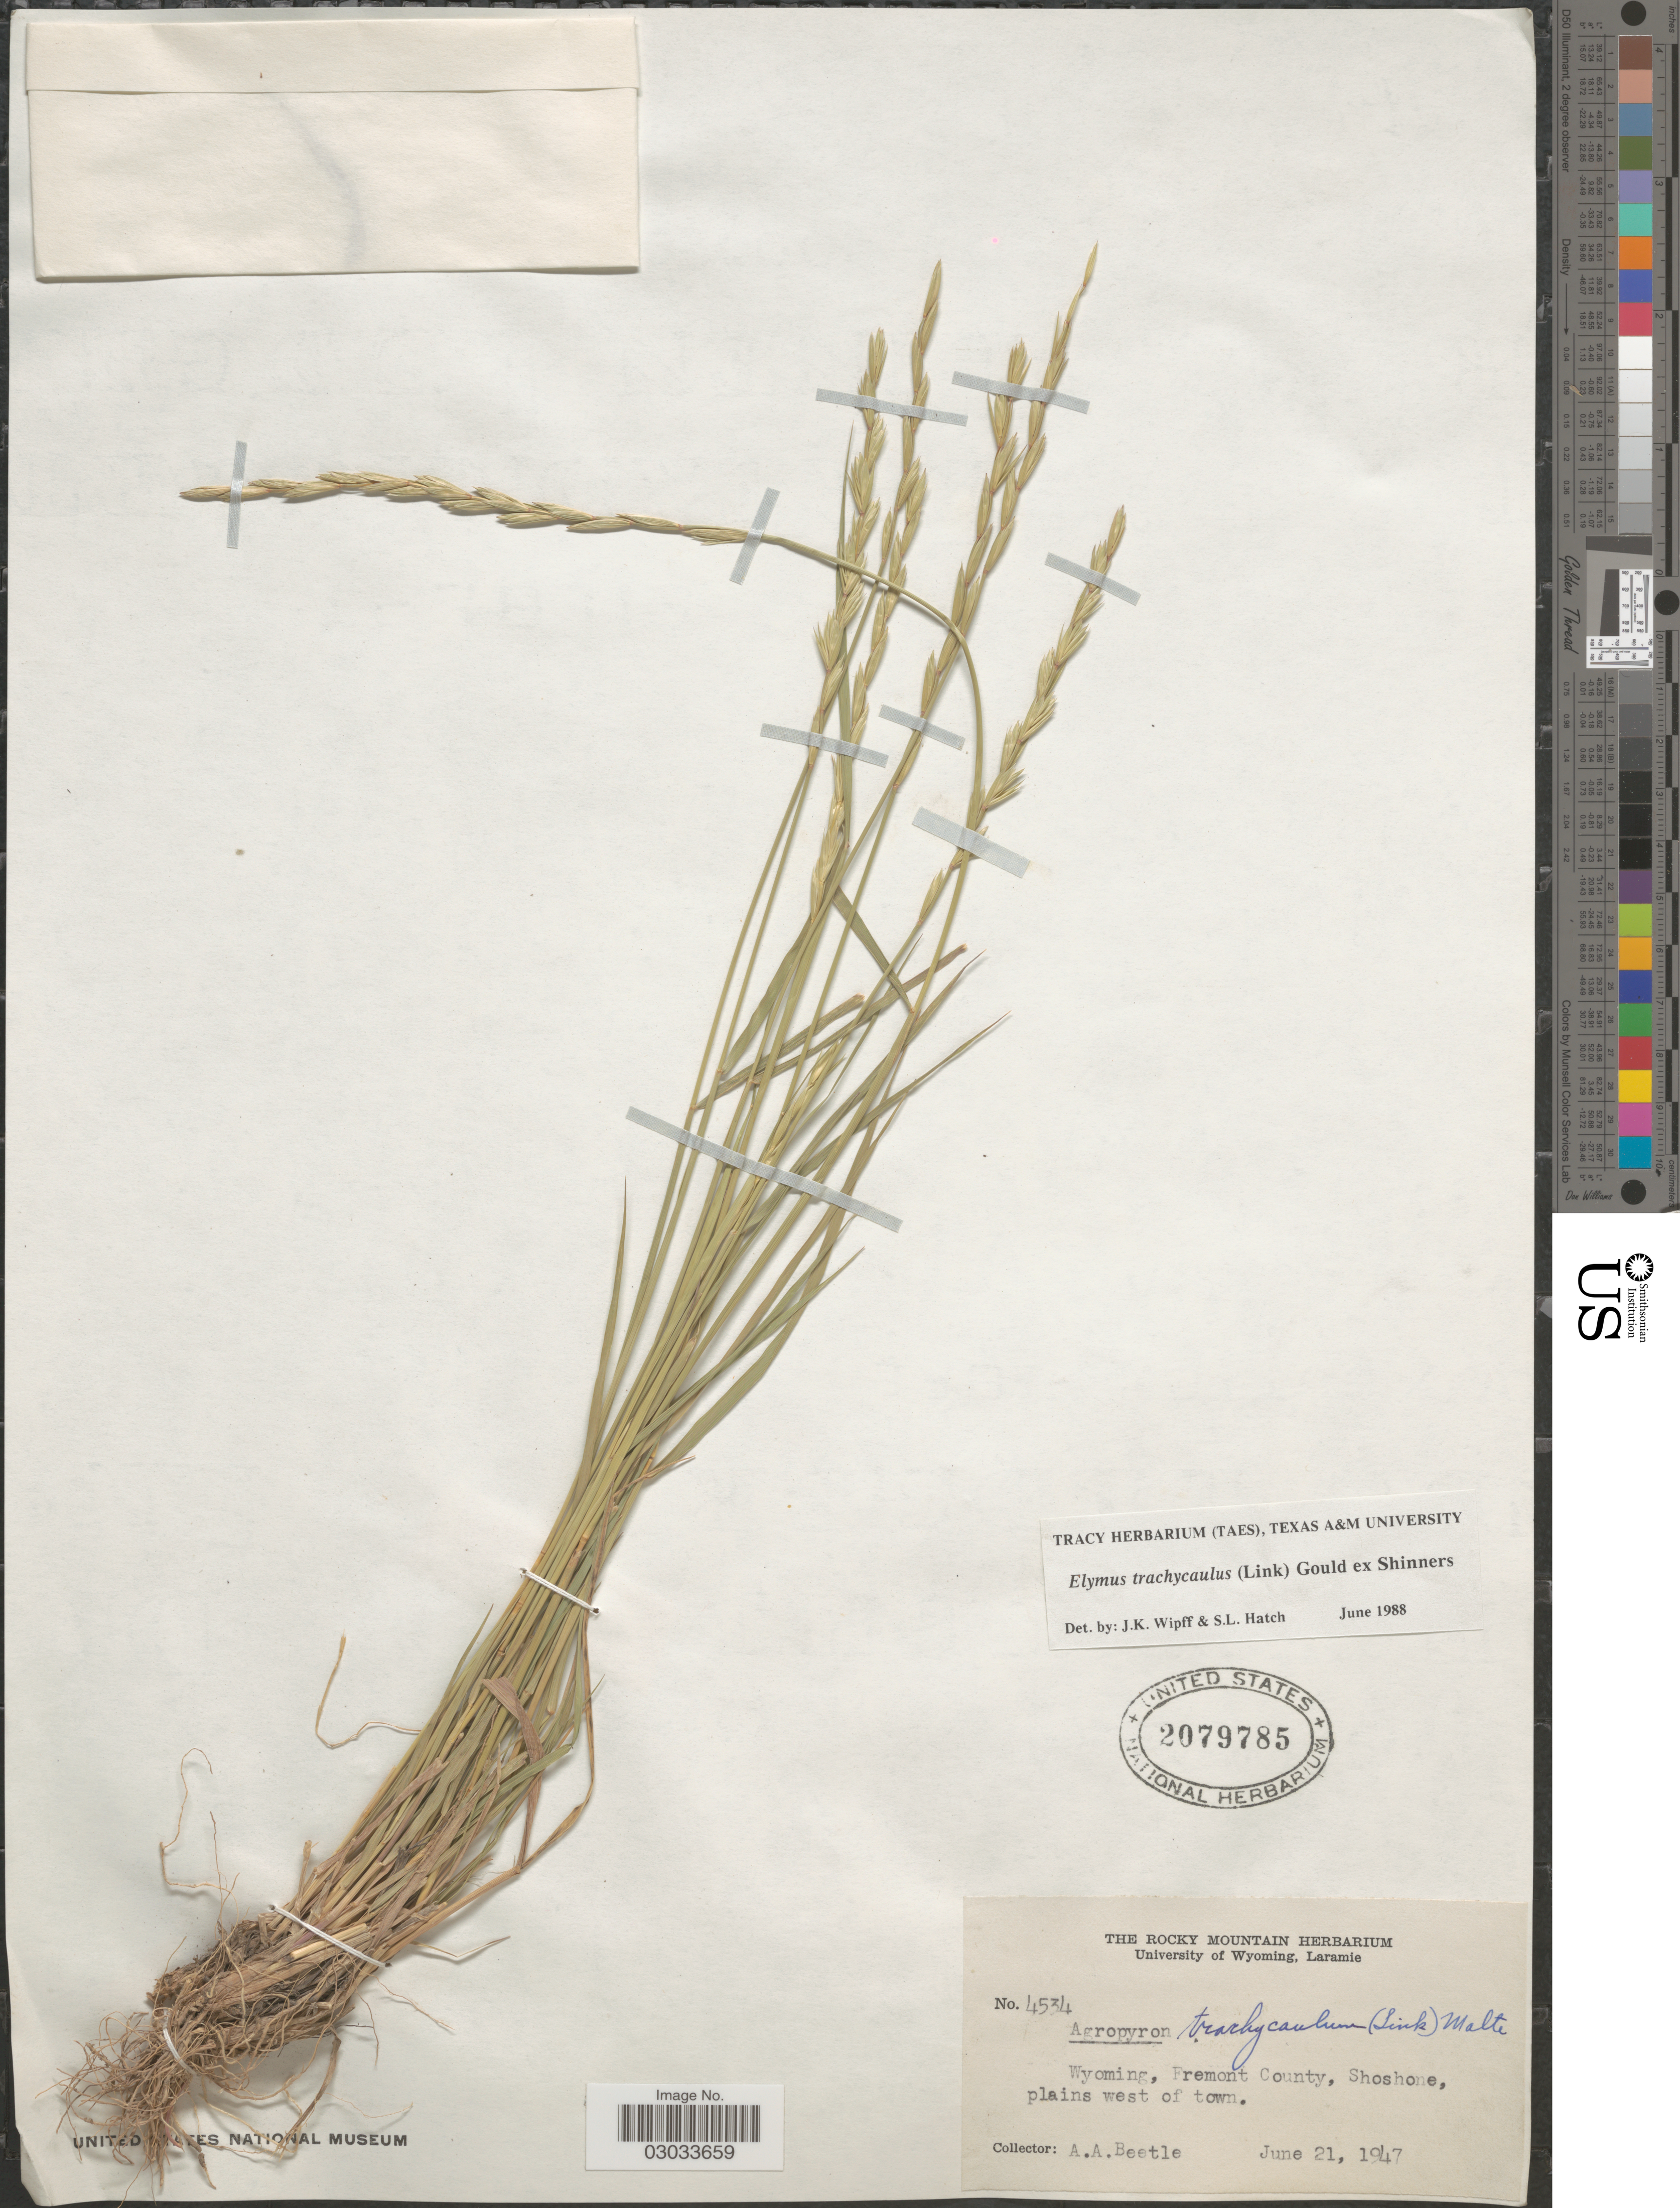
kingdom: Plantae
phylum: Tracheophyta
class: Liliopsida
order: Poales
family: Poaceae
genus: Elymus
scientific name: Elymus trachycaulus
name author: (Link) Gould ex Shinners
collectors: A. A. Beetle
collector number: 4534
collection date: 1947-06-21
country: United States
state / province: Wyoming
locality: Fremont County, Shoshone, plains west of town.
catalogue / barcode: US 2079785